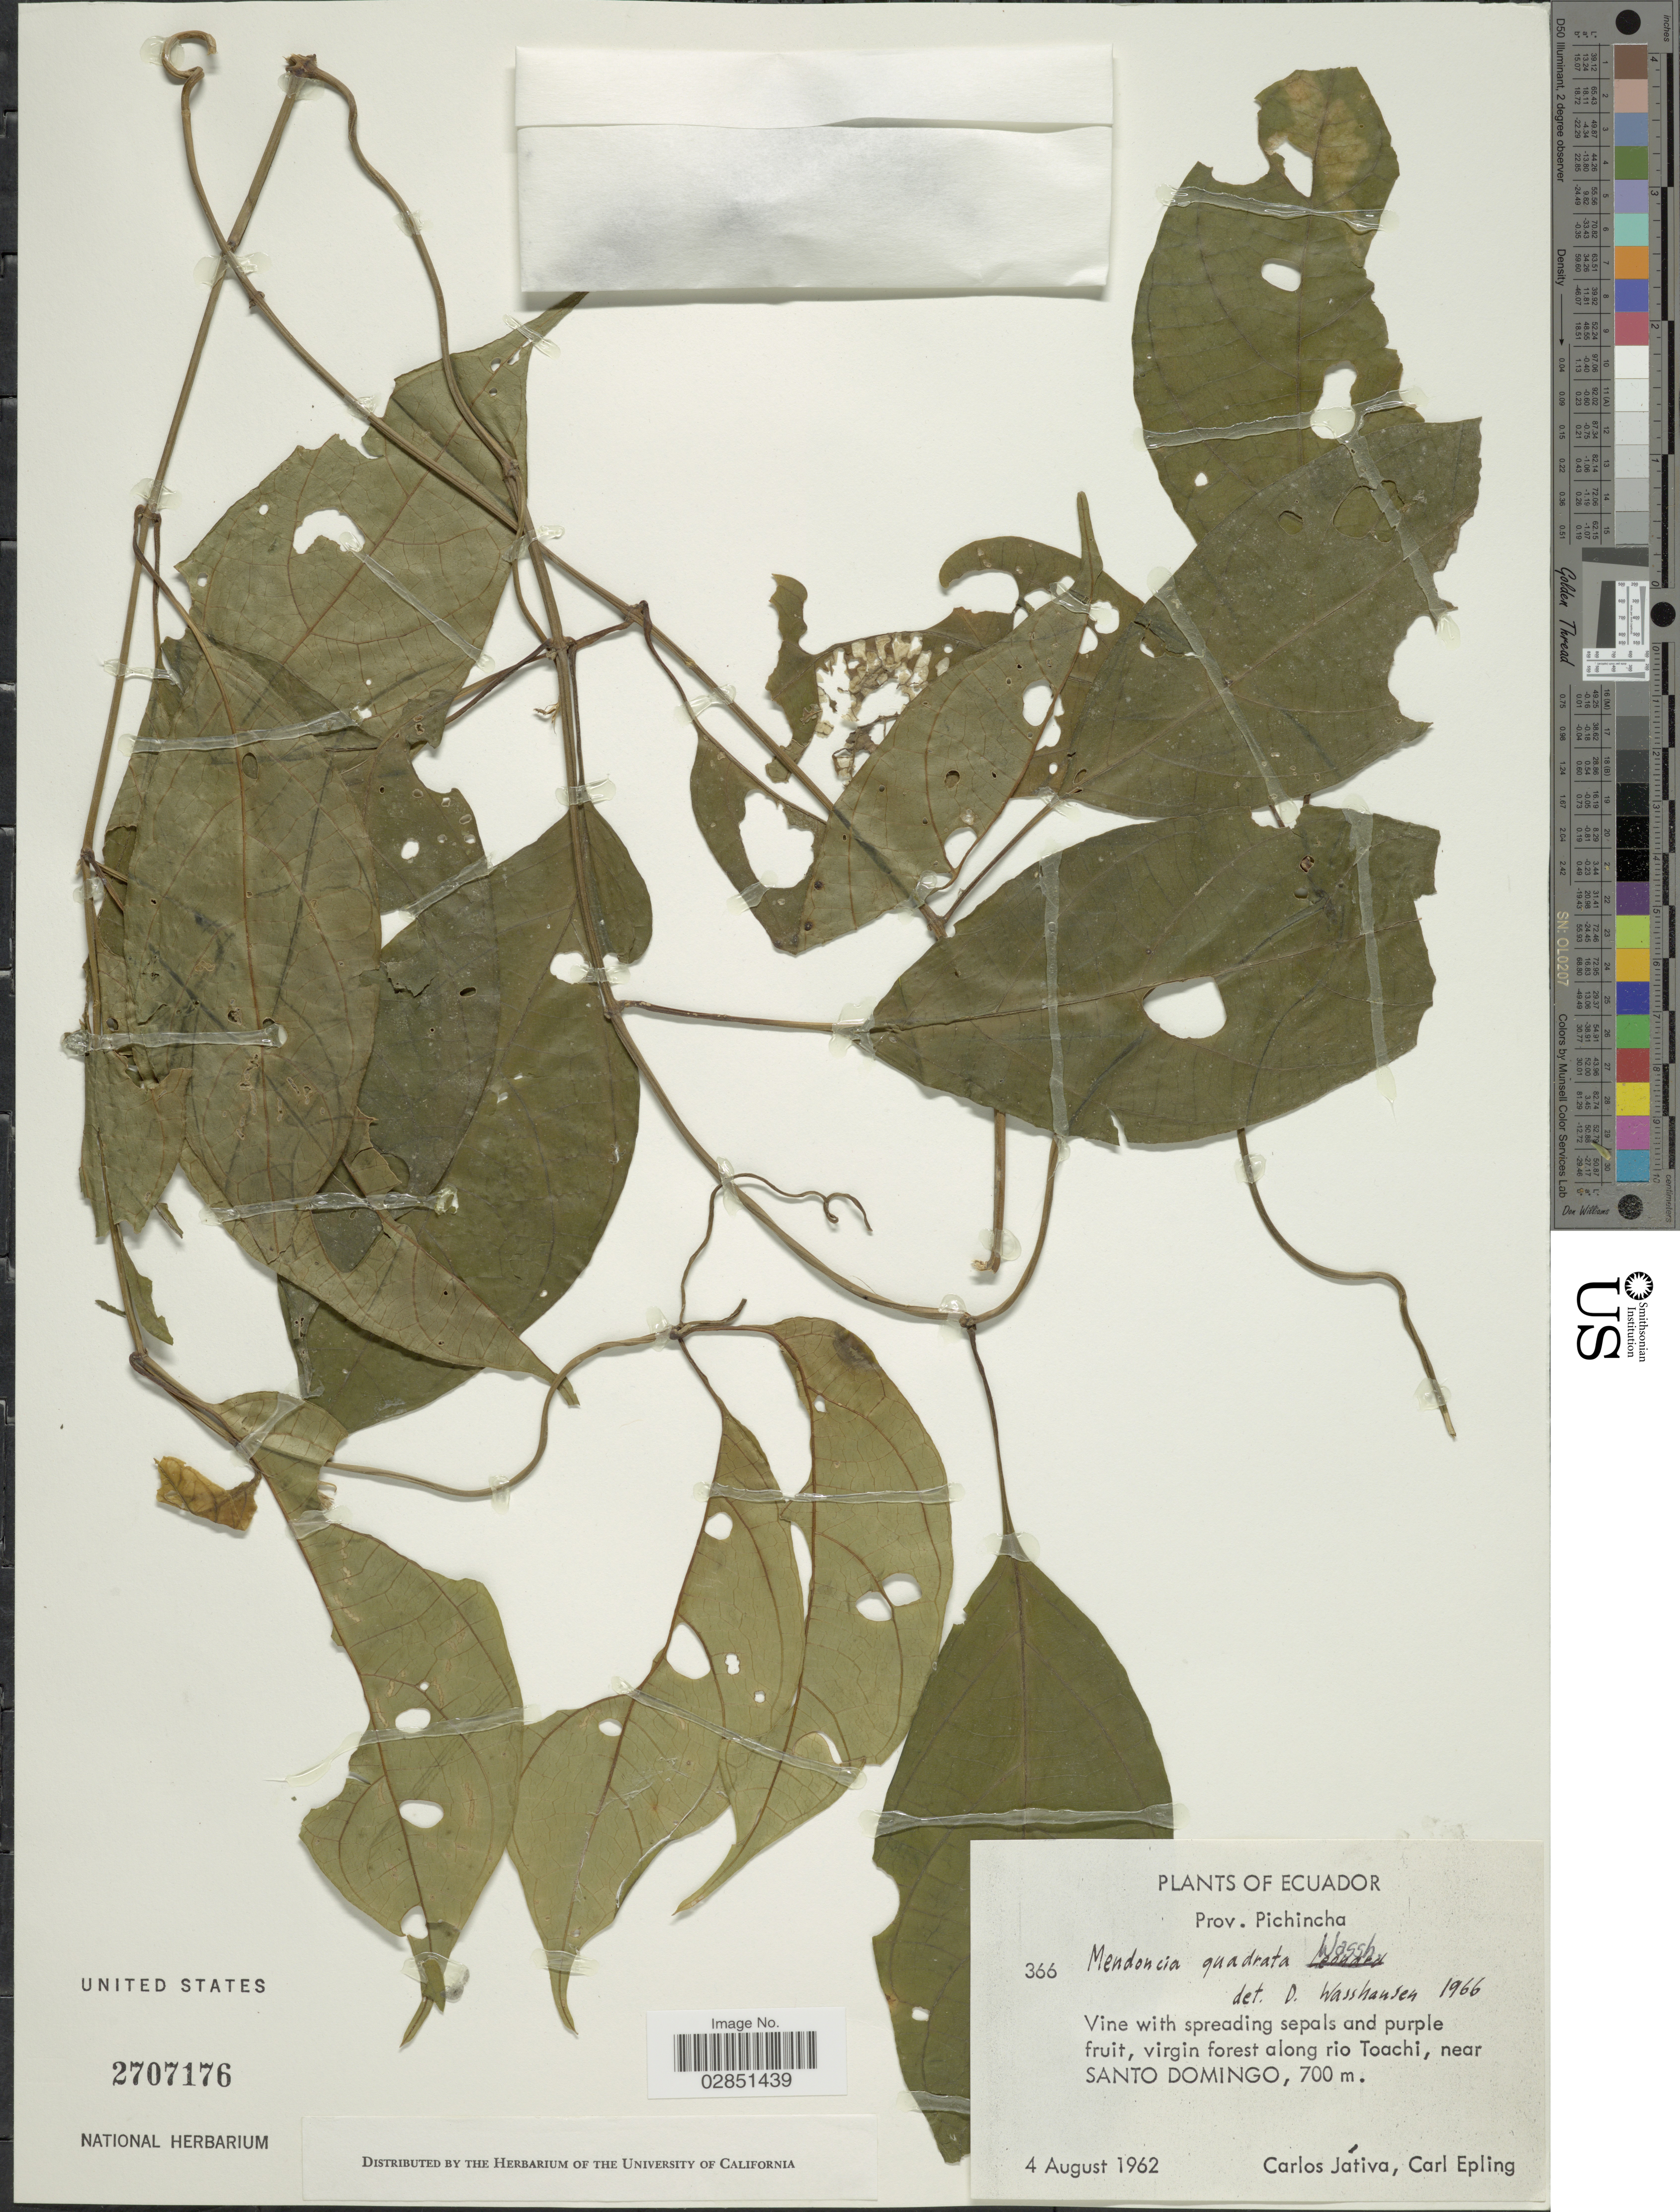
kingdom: Plantae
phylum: Tracheophyta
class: Magnoliopsida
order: Lamiales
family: Acanthaceae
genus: Mendoncia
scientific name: Mendoncia quadrata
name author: Wassh.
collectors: C. D. Játiva & C. C. Epling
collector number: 366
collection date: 1962-08-04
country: Ecuador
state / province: Pichincha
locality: Prov. Pichincha. Virgin forest along rio Toachi, near Santo Domingo.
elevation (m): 700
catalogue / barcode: US 2707176